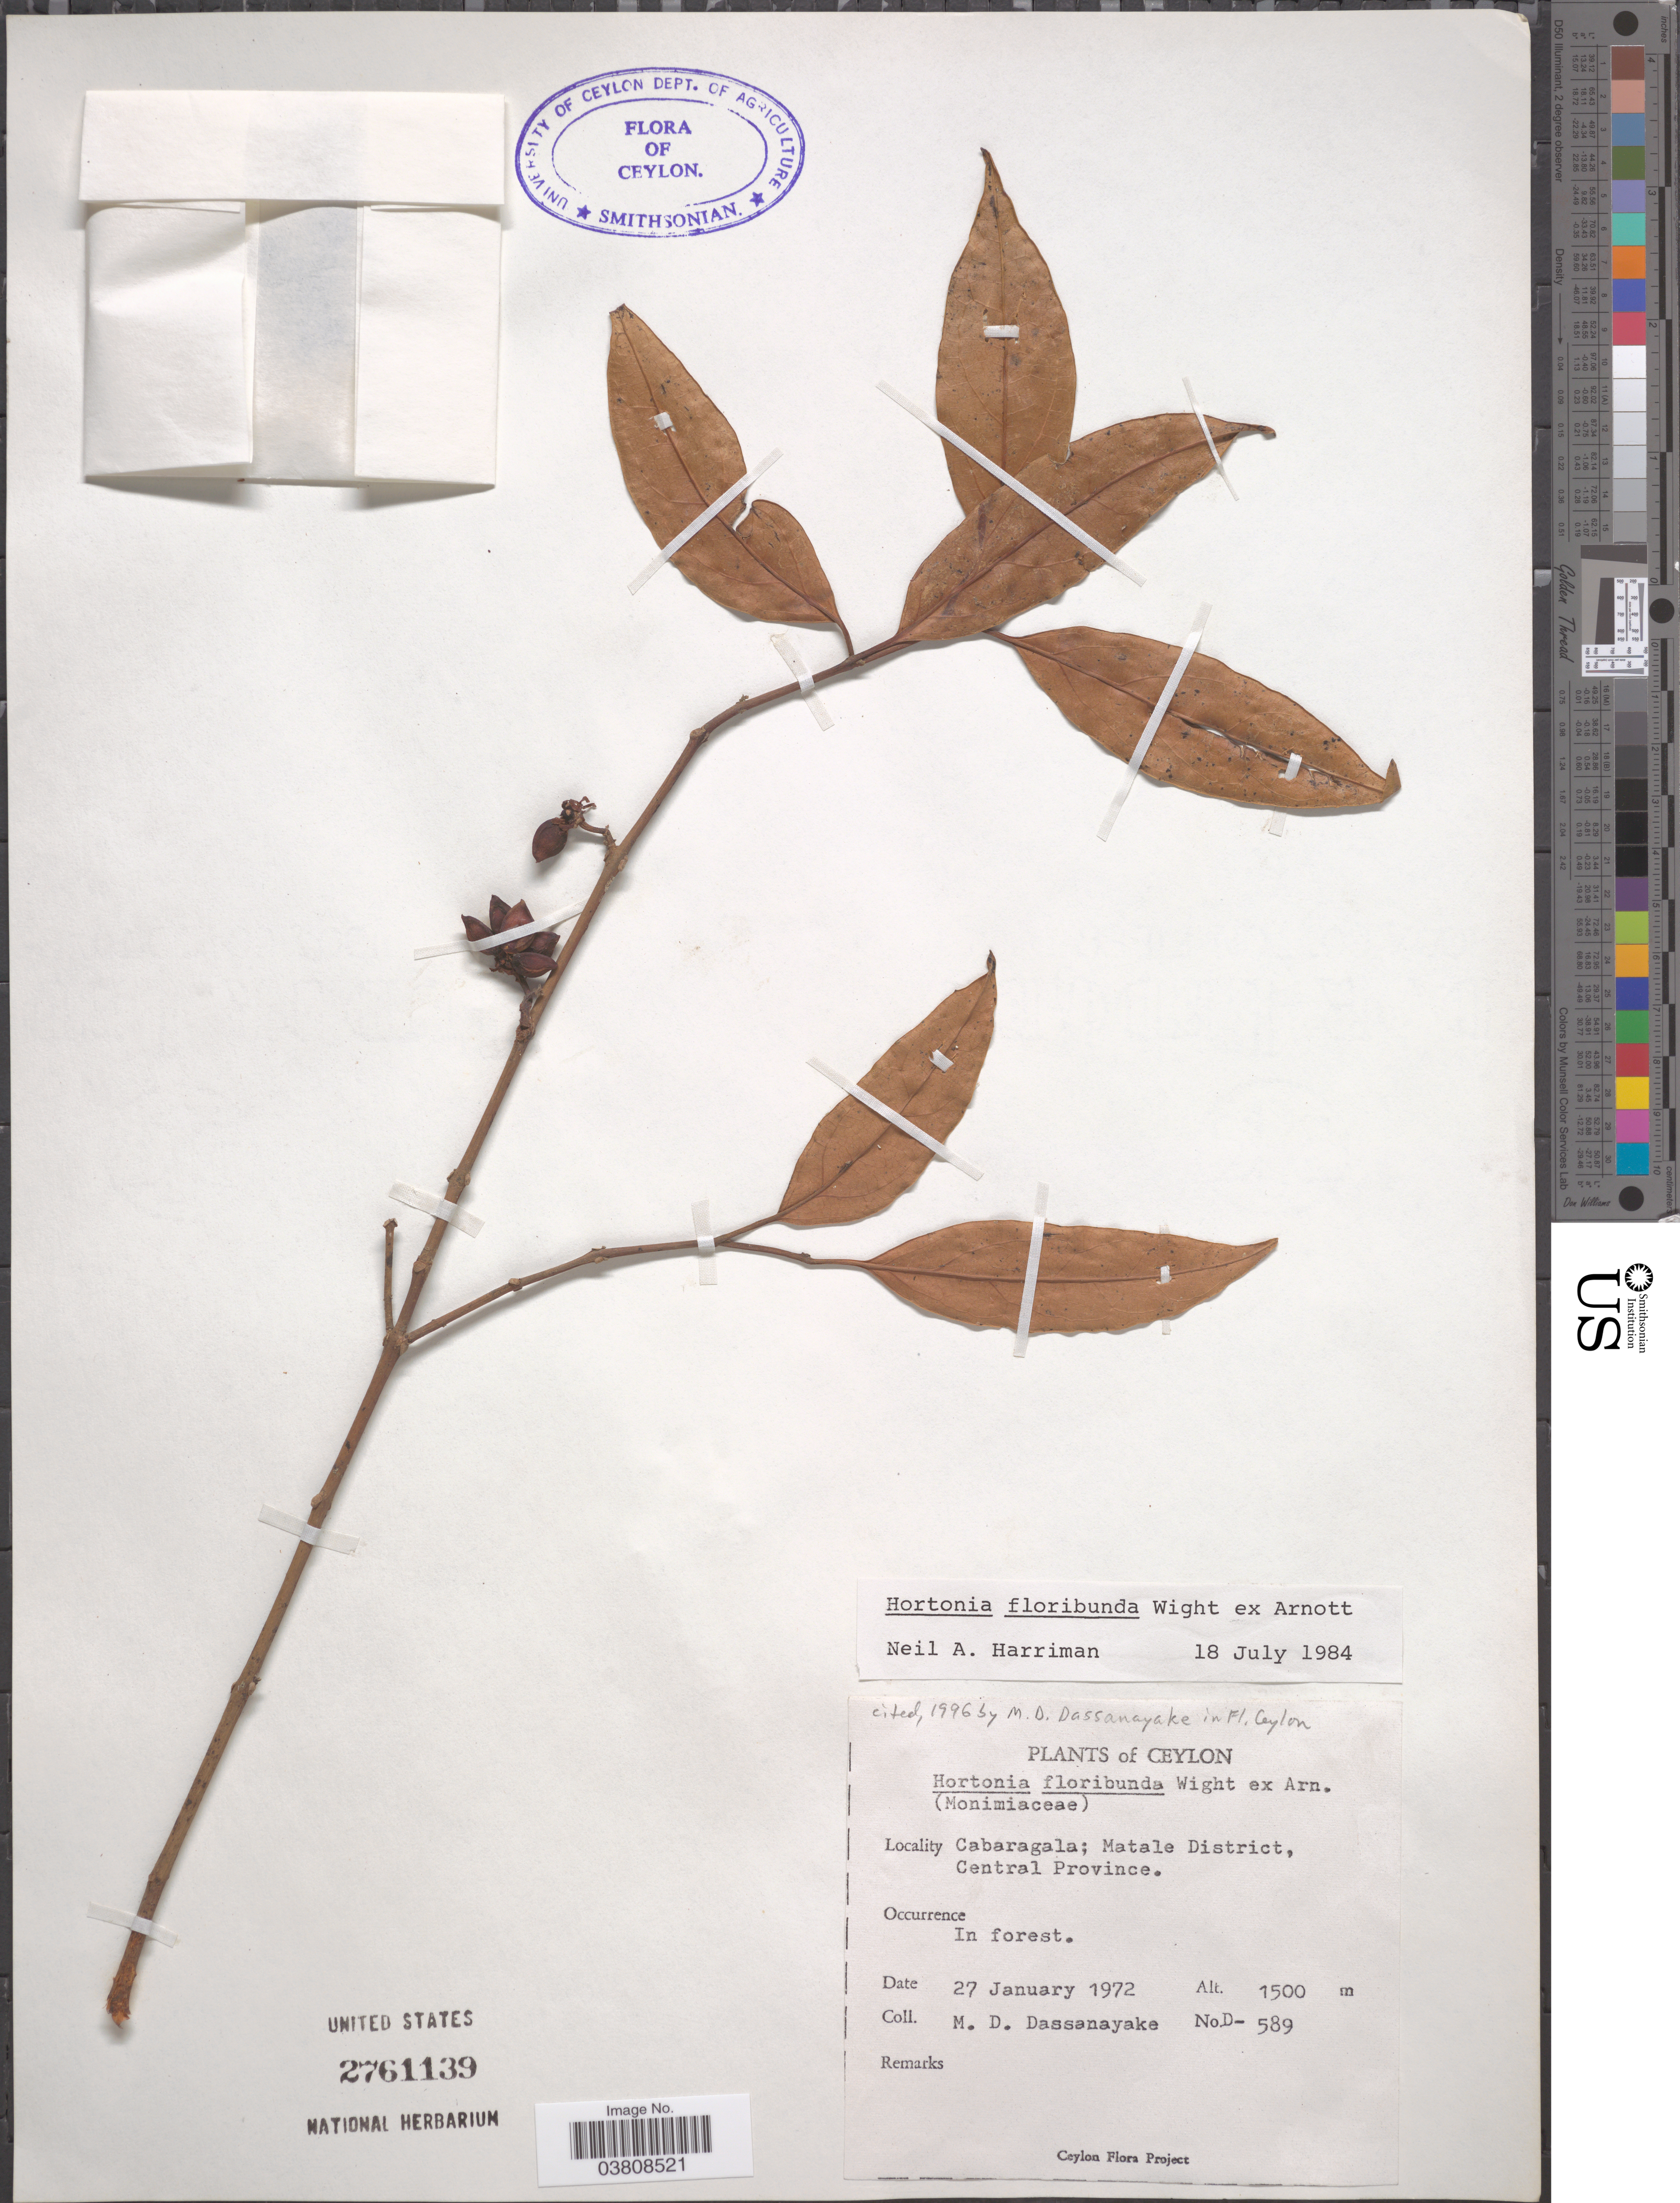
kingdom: Plantae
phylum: Tracheophyta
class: Magnoliopsida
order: Laurales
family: Monimiaceae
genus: Hortonia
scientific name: Hortonia floribunda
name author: Wight ex Arn.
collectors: M. D. Dassanayake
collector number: D-589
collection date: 1972-01-27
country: Sri Lanka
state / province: Central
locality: Ceylon. Cabaragala; Matale District.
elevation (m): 1500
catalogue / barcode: US 2761139